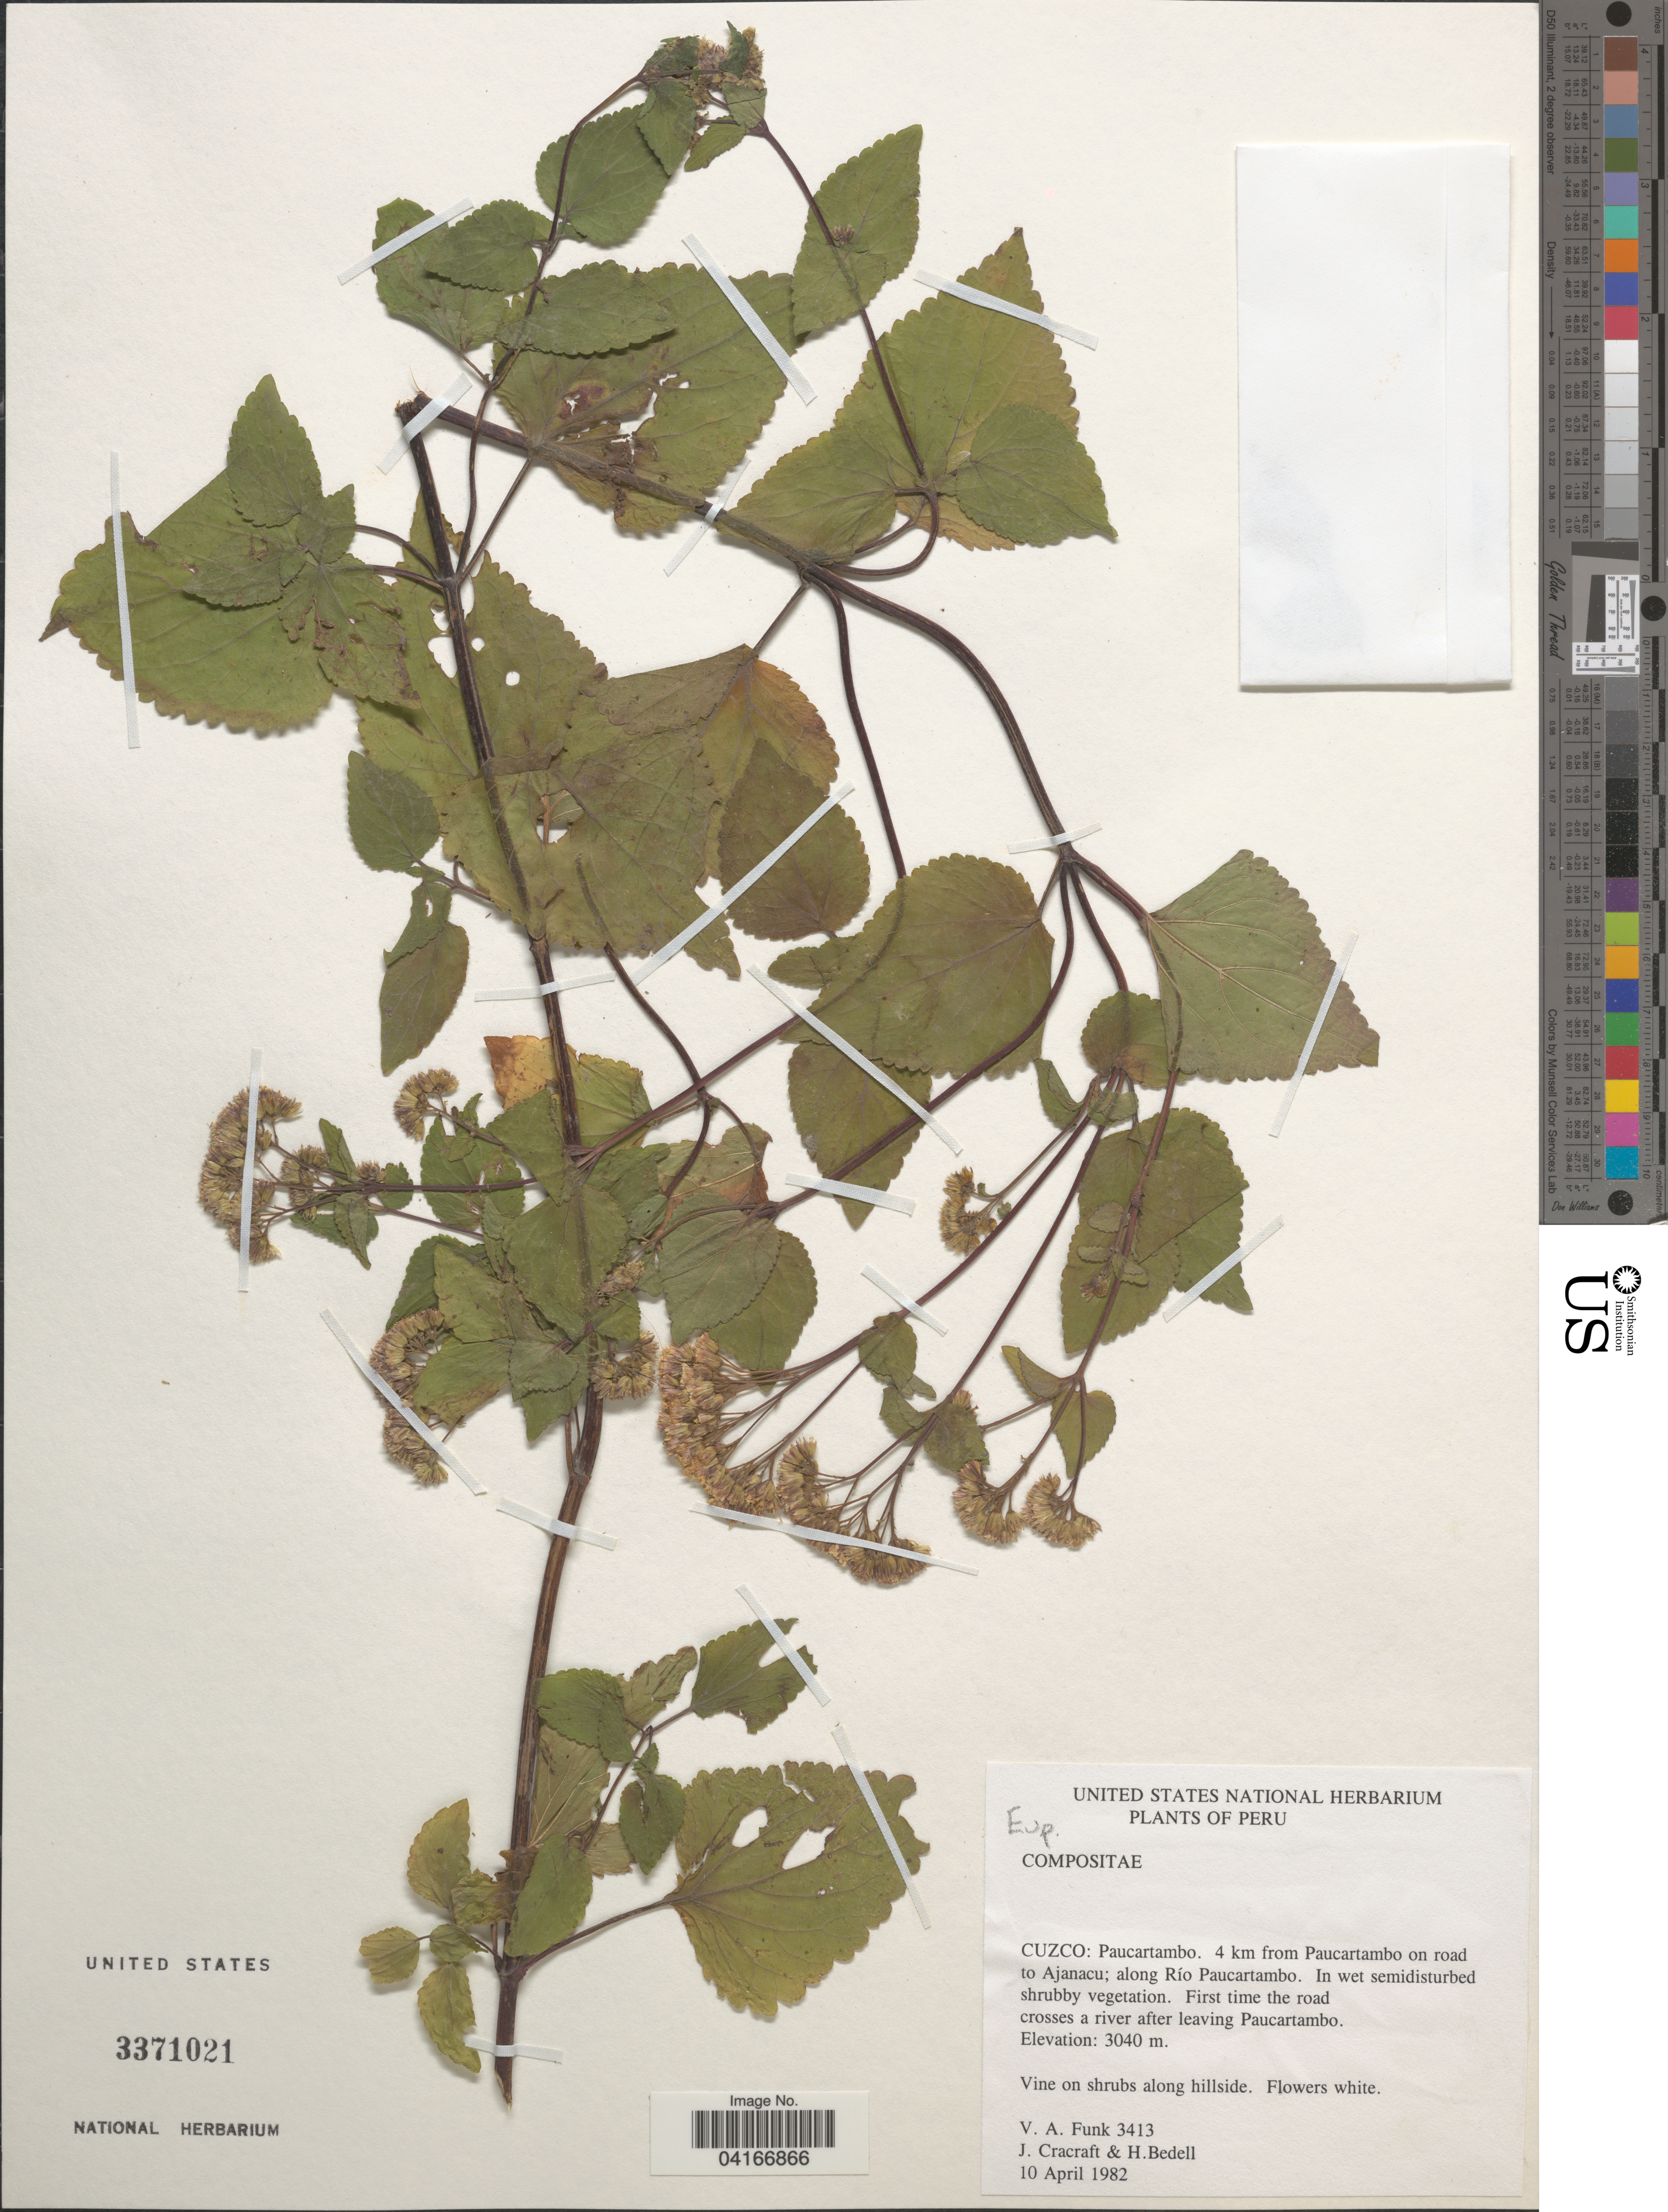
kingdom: Plantae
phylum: Tracheophyta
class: Magnoliopsida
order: Asterales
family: Asteraceae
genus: Eupatorium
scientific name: Eupatorium sp.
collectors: V. Funk, J. L. Cracraft & H. Bedell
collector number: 3413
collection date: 1982-04-10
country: Peru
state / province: Cusco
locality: Cuzco: Paucartambo. 4 km from Paucartambo on road to Ajanacu; along Río Paucartambo. First time the road crosses a river leaving Paucartambo.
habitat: Along hillside.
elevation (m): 3040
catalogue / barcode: US 3371021